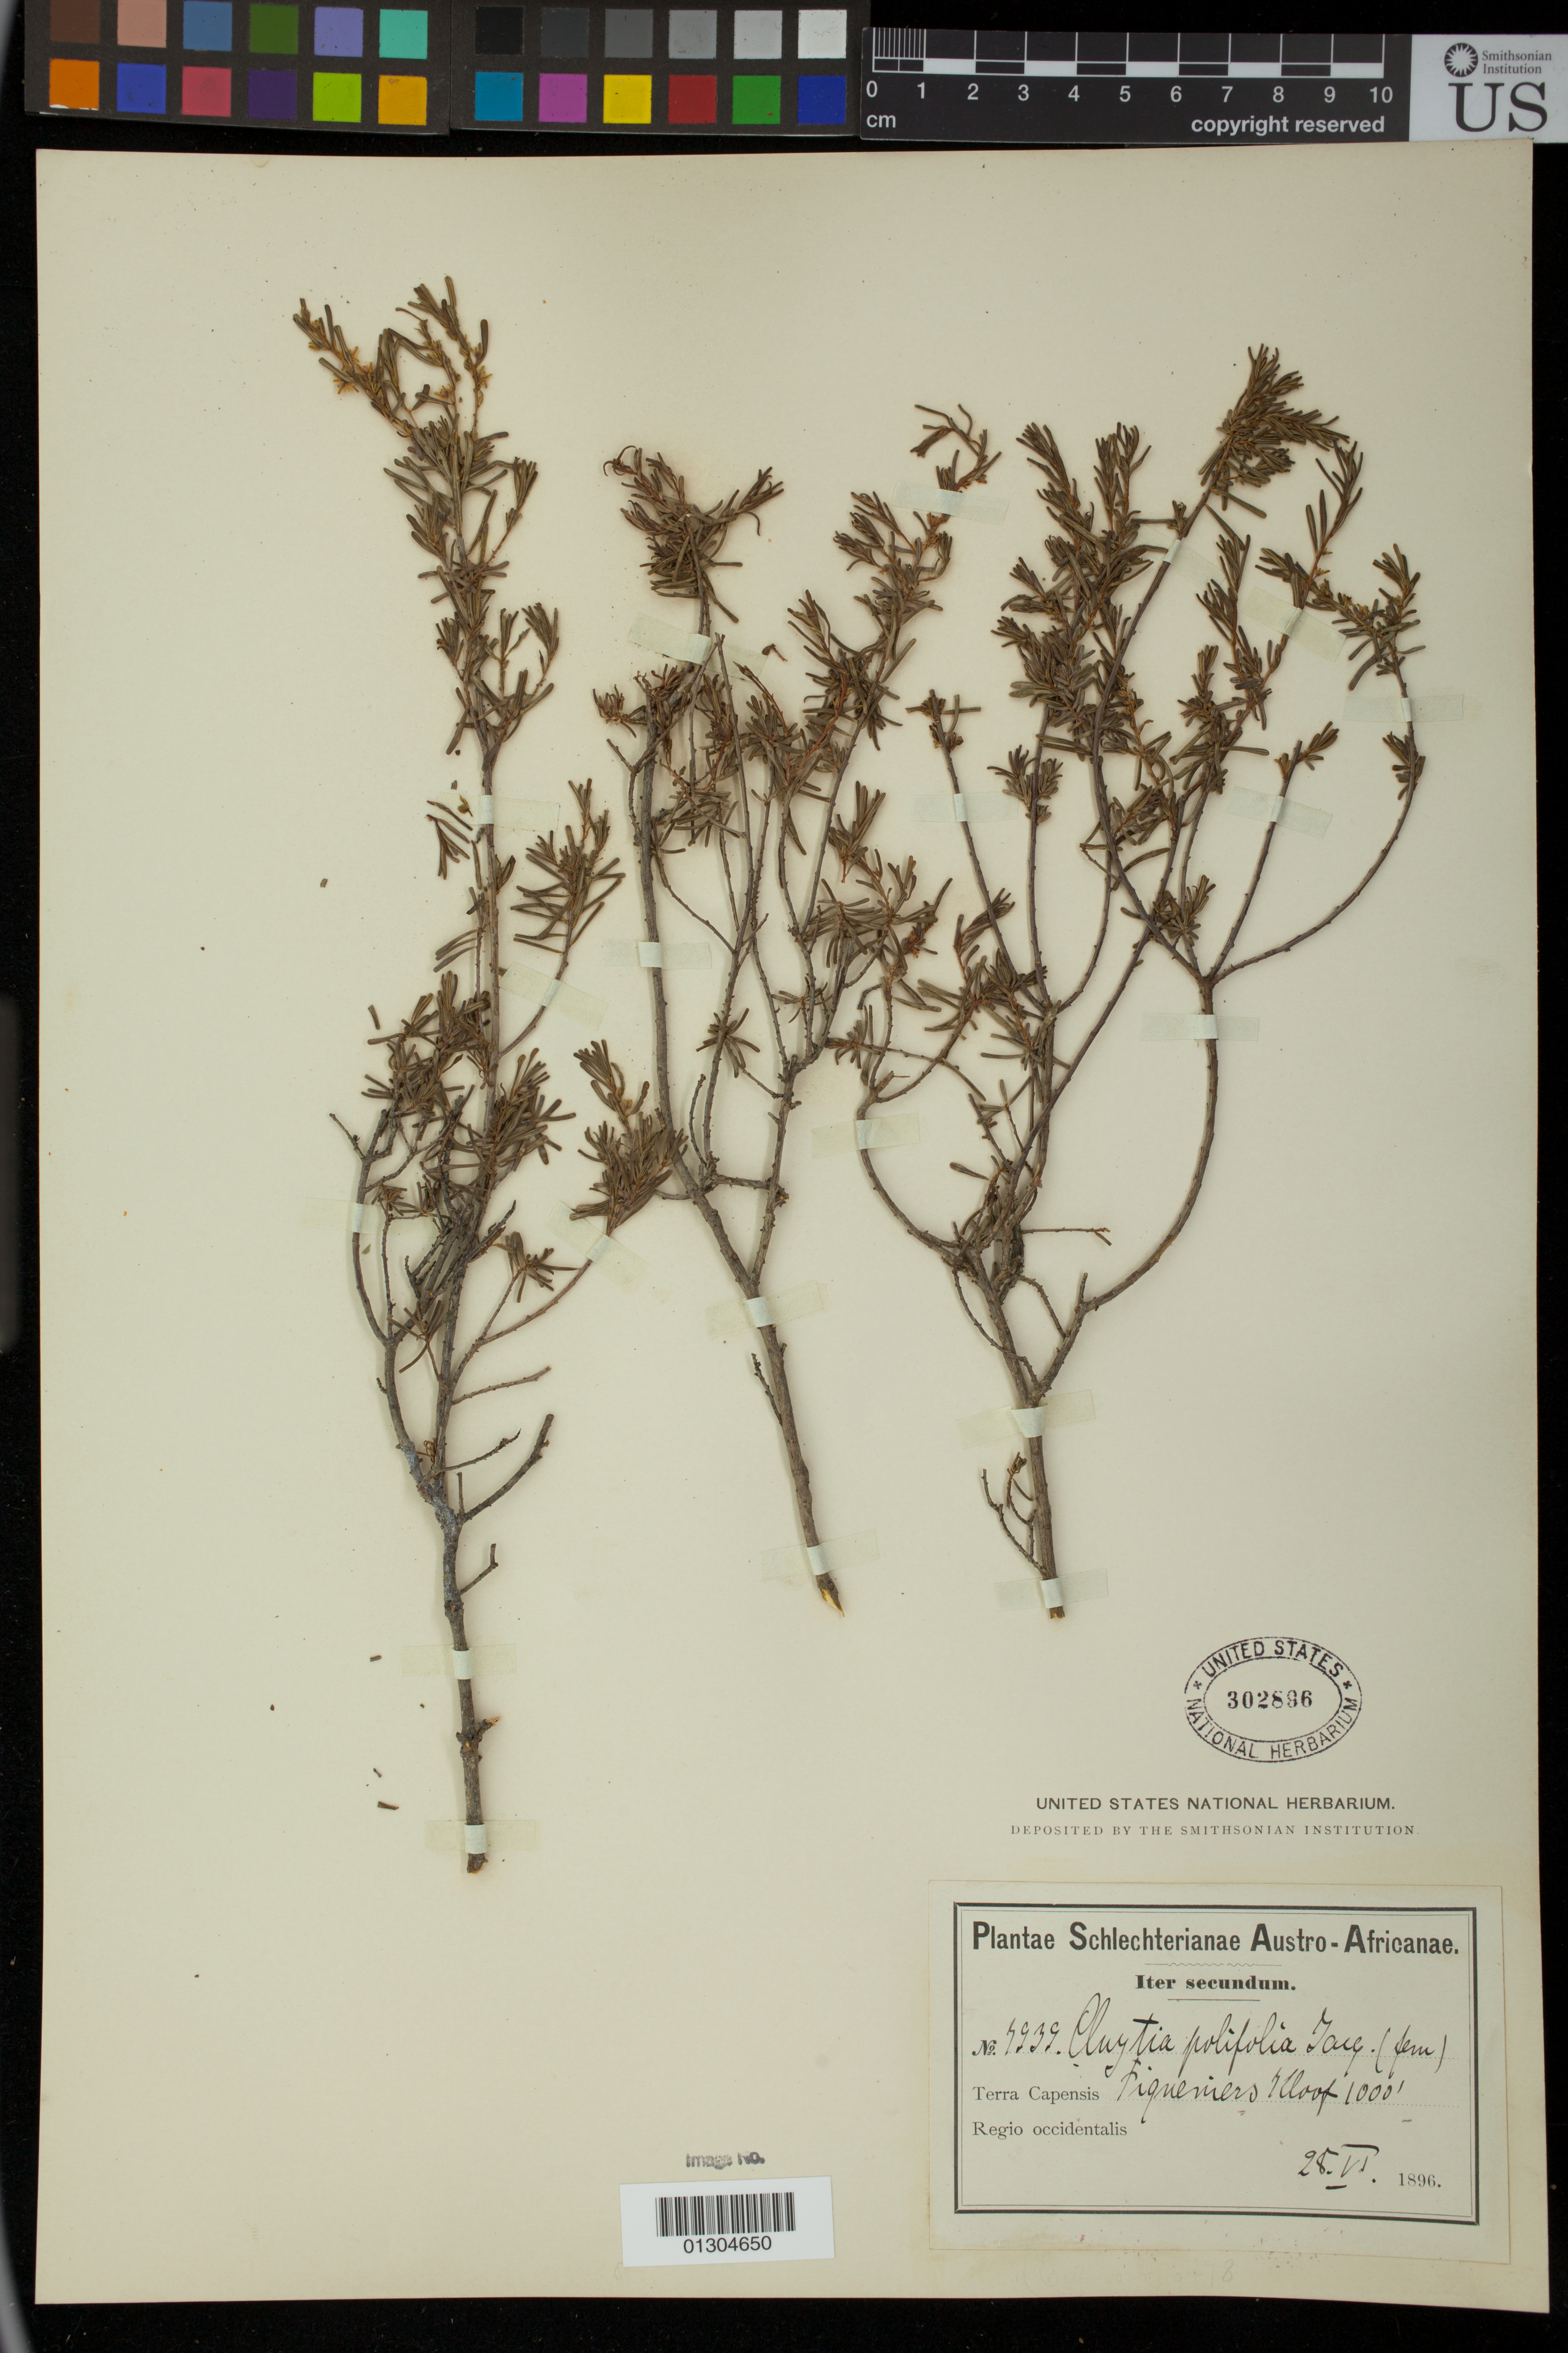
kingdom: Plantae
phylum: Tracheophyta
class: Magnoliopsida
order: Malpighiales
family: Peraceae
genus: Clutia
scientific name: Clutia polygalifolia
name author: Salisb.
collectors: -. Schlecter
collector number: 7939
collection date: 1896-06-28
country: South Africa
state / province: Western Cape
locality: Piquiniers Kloof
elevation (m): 305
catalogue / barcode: US 302896